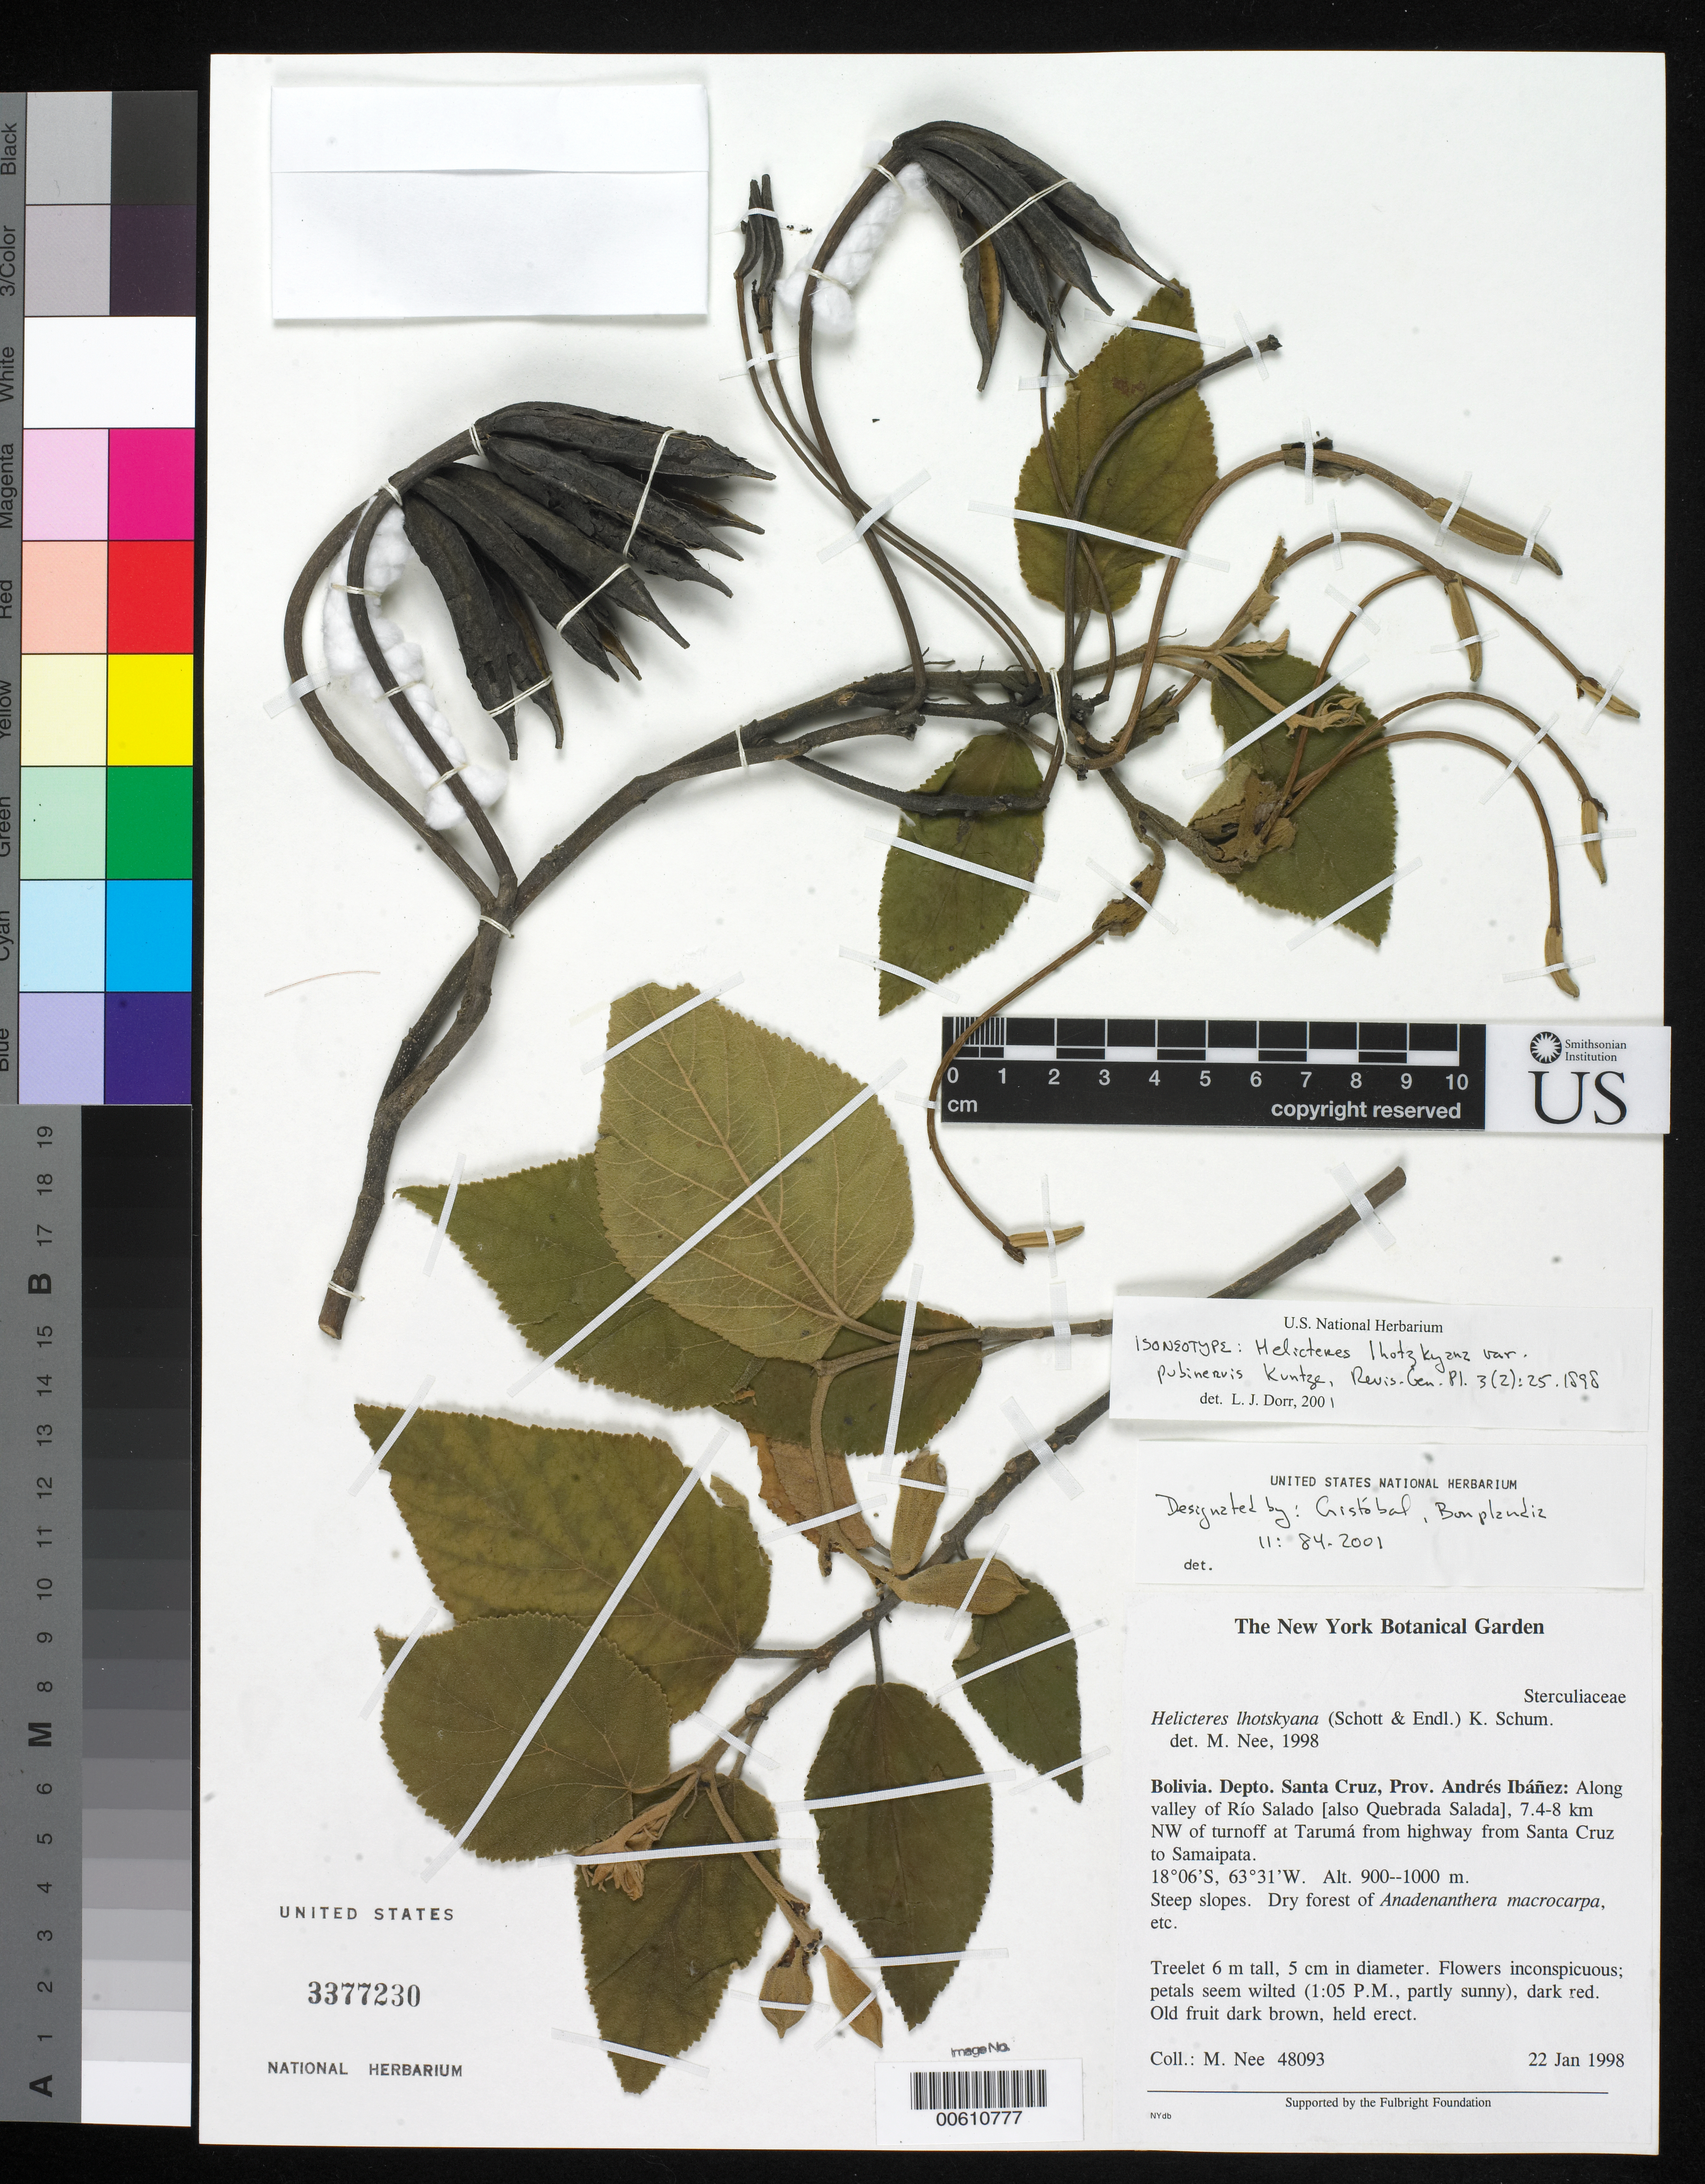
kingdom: Plantae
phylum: Tracheophyta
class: Magnoliopsida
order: Malvales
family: Malvaceae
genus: Helicteres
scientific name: Helicteres lhotzkyana var. pubinervis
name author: Kuntze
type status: Isoneotype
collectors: M. Nee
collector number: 48093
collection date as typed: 22 Jan 1998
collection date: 1998-01-22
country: Bolivia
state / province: Santa Cruz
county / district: Andrés Ibáñez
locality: Along Valley of Rio Salado, NW of turn off at Taruma from Santa Cruz to Samaipata.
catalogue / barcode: US 3377230